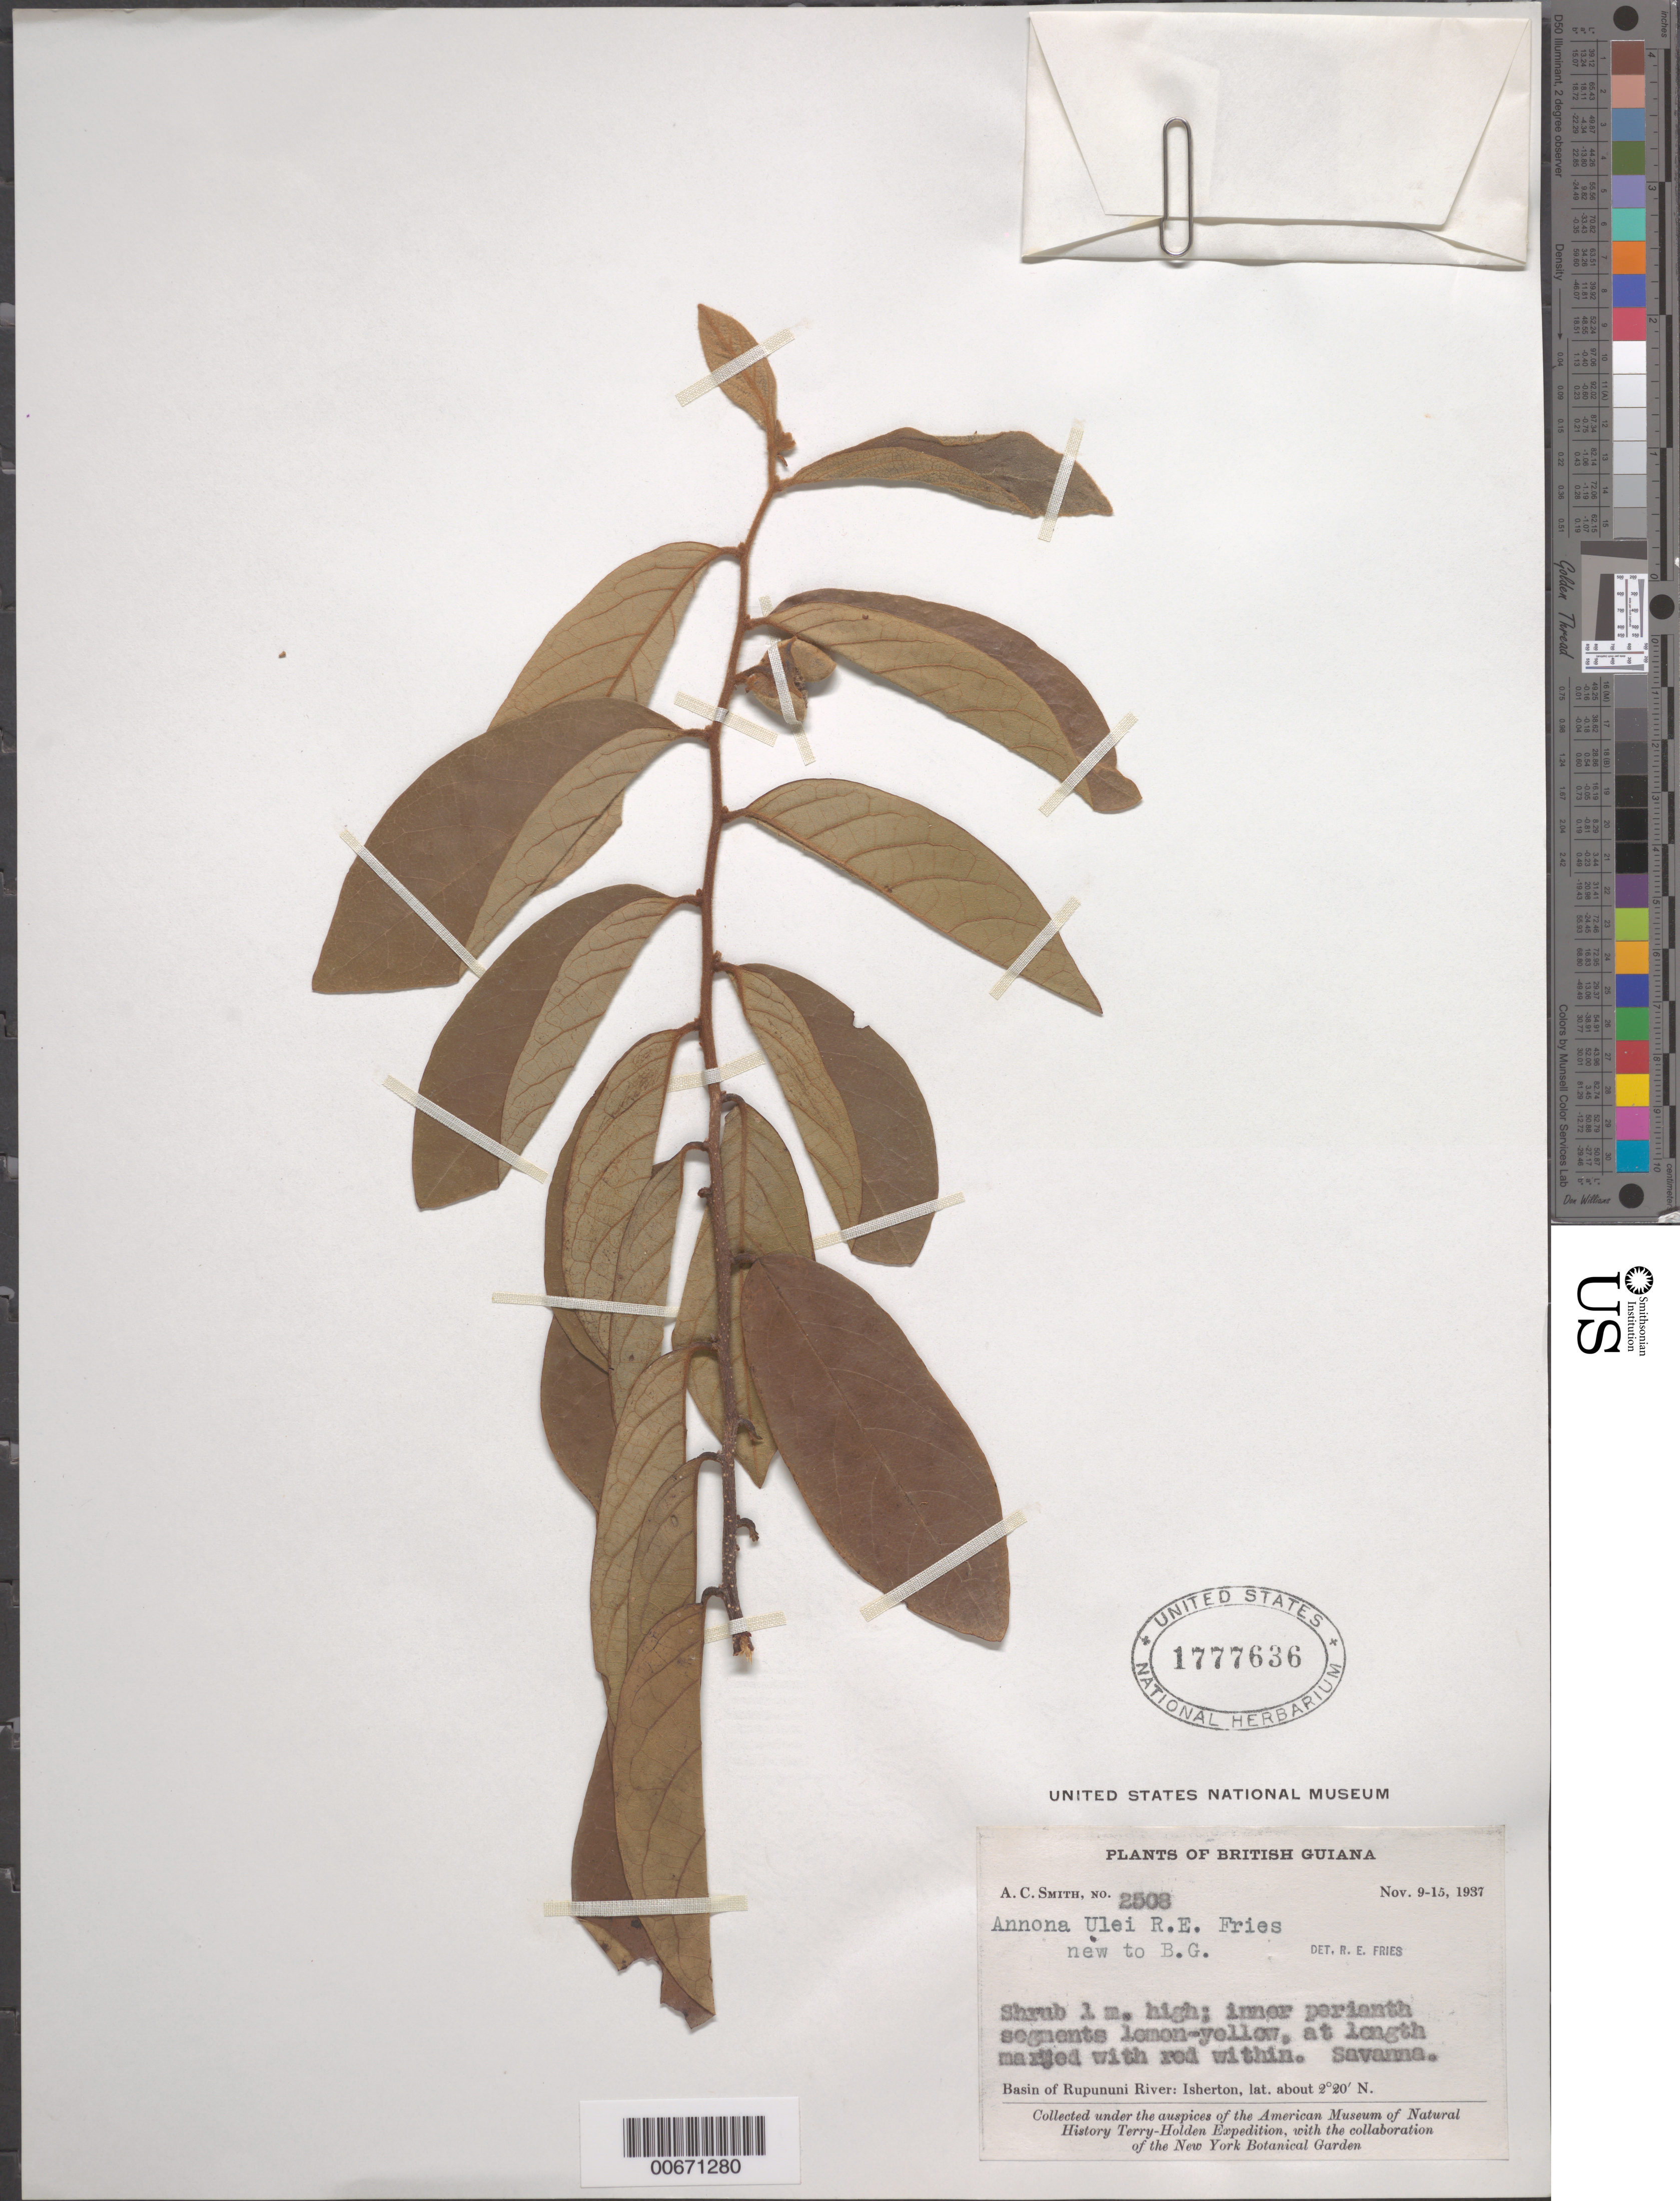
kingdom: Plantae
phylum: Tracheophyta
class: Magnoliopsida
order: Magnoliales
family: Annonaceae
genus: Annona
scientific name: Annona ulei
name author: R.E. Fr.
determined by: Fries, R. E.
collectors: A. C. Smith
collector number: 2508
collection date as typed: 9-Nov-37 to 15-Nov-37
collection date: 1937-11-09/1937-11-15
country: Guyana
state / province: U. Takutu-U. Essequibo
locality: Isherton, basin of Rupununi River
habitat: Savanna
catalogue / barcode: US 1777636